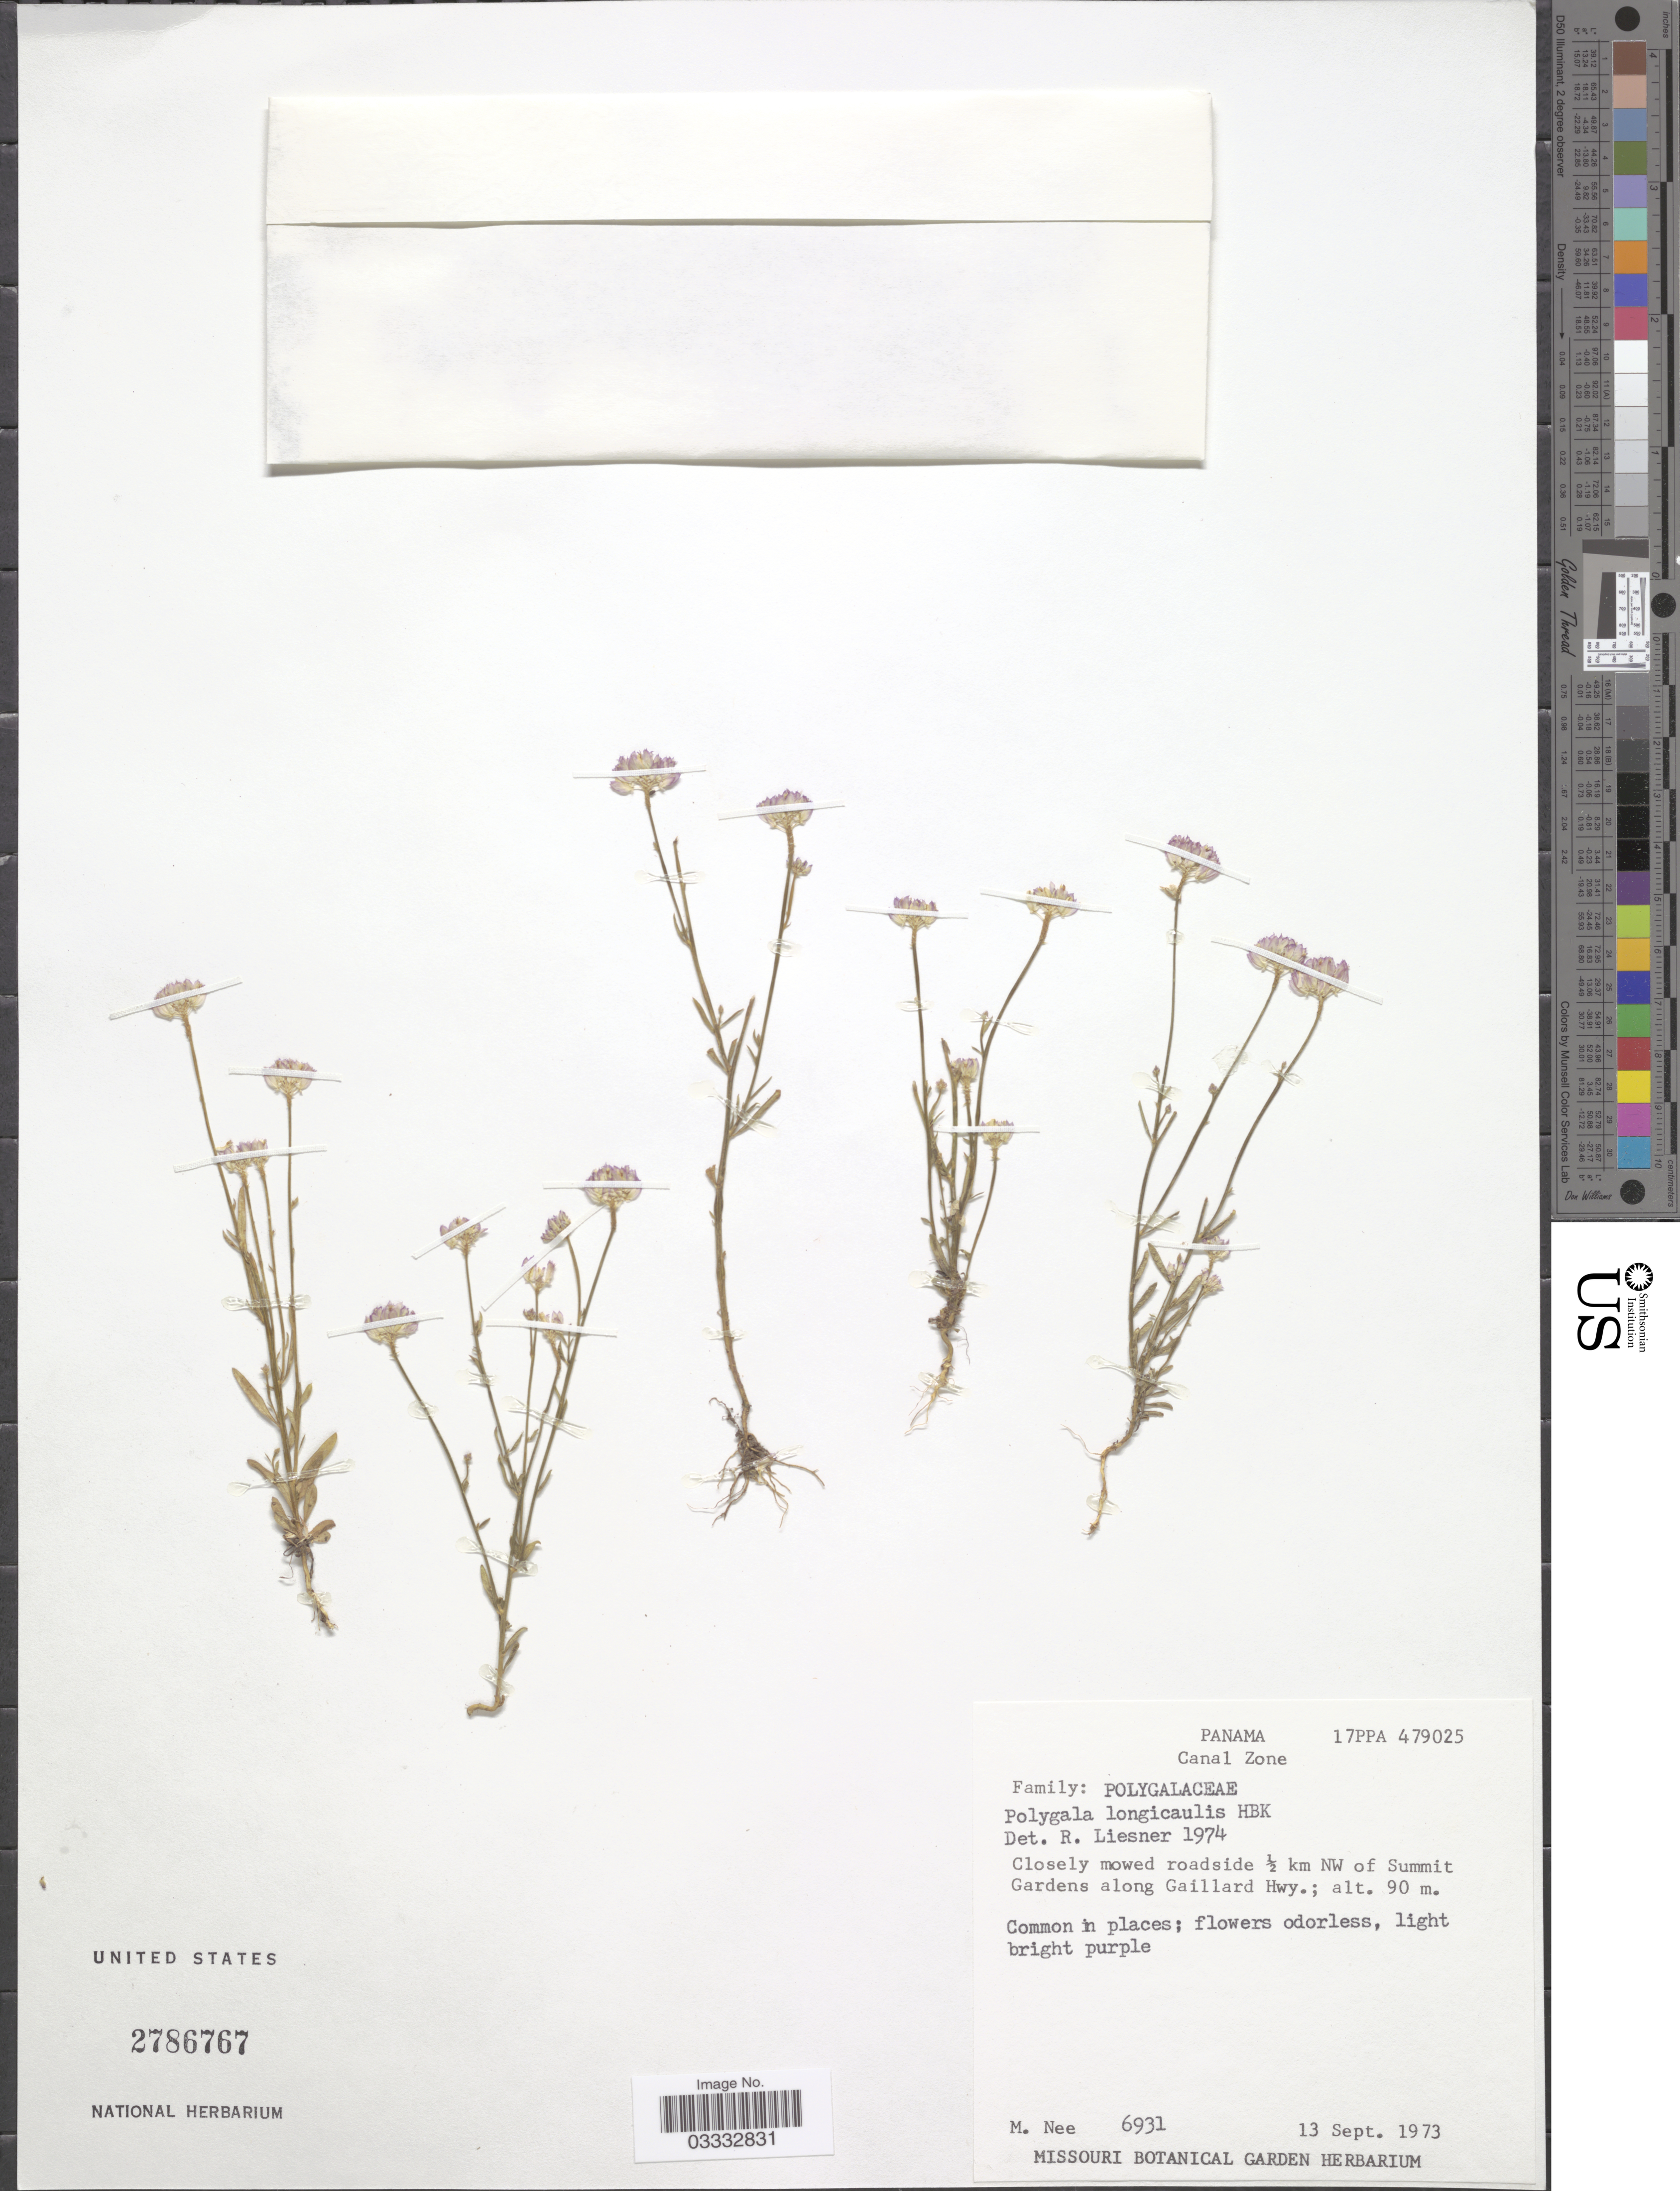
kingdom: Plantae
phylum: Tracheophyta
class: Magnoliopsida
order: Fabales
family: Polygalaceae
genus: Polygala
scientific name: Polygala longicaulis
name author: Kunth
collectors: M. Nee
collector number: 6931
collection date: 1973-09-13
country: Panama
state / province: Colón / Panamá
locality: Canal Zone. Closely mowed roadside ½ NW of Summit Gardens along Gaillard Hwy.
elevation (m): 90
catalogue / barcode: US 2786767